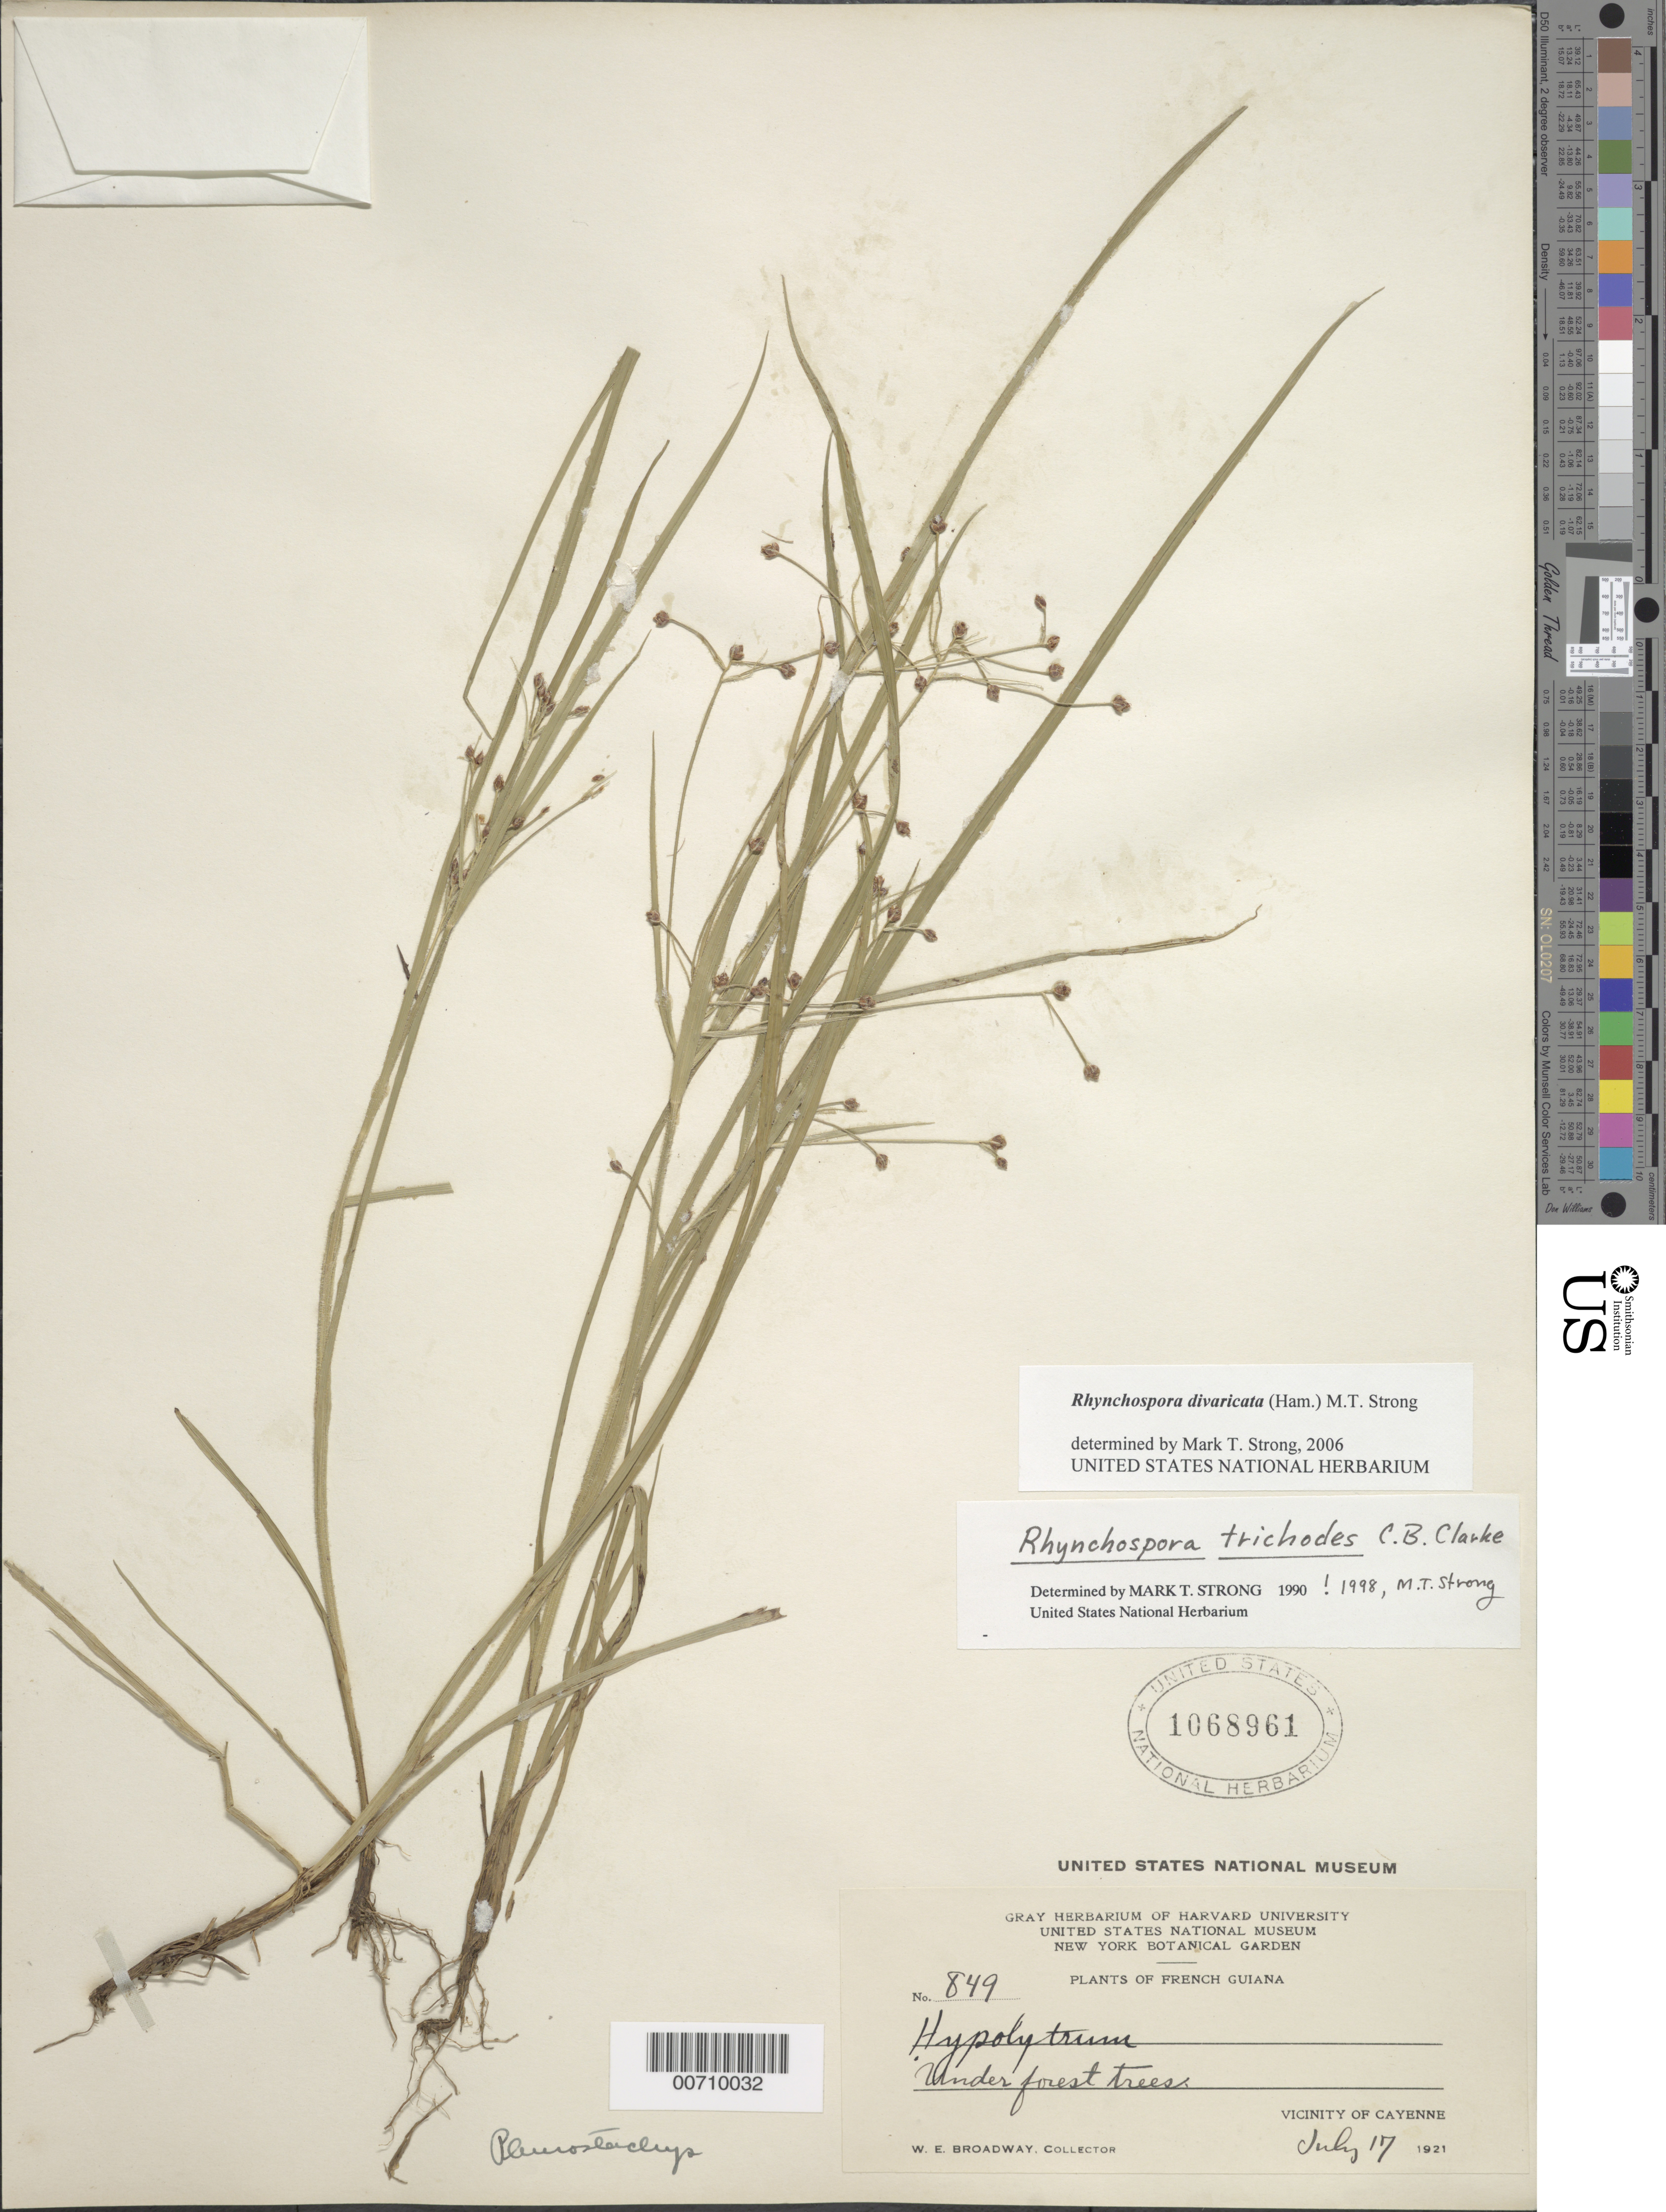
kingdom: Plantae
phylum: Tracheophyta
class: Liliopsida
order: Poales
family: Cyperaceae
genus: Rhynchospora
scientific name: Rhynchospora divaricata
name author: (Ham.) M.T. Strong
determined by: Strong, Mark T., (BOT), Smithsonian Institution - National Museum of Natural History (UNITED STATES)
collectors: W. E. Broadway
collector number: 849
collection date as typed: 17-Jul-21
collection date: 1921-07-17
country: French Guiana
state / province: Cayenne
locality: Cayenne, vic.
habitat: Under forest trees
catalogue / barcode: US 1068961